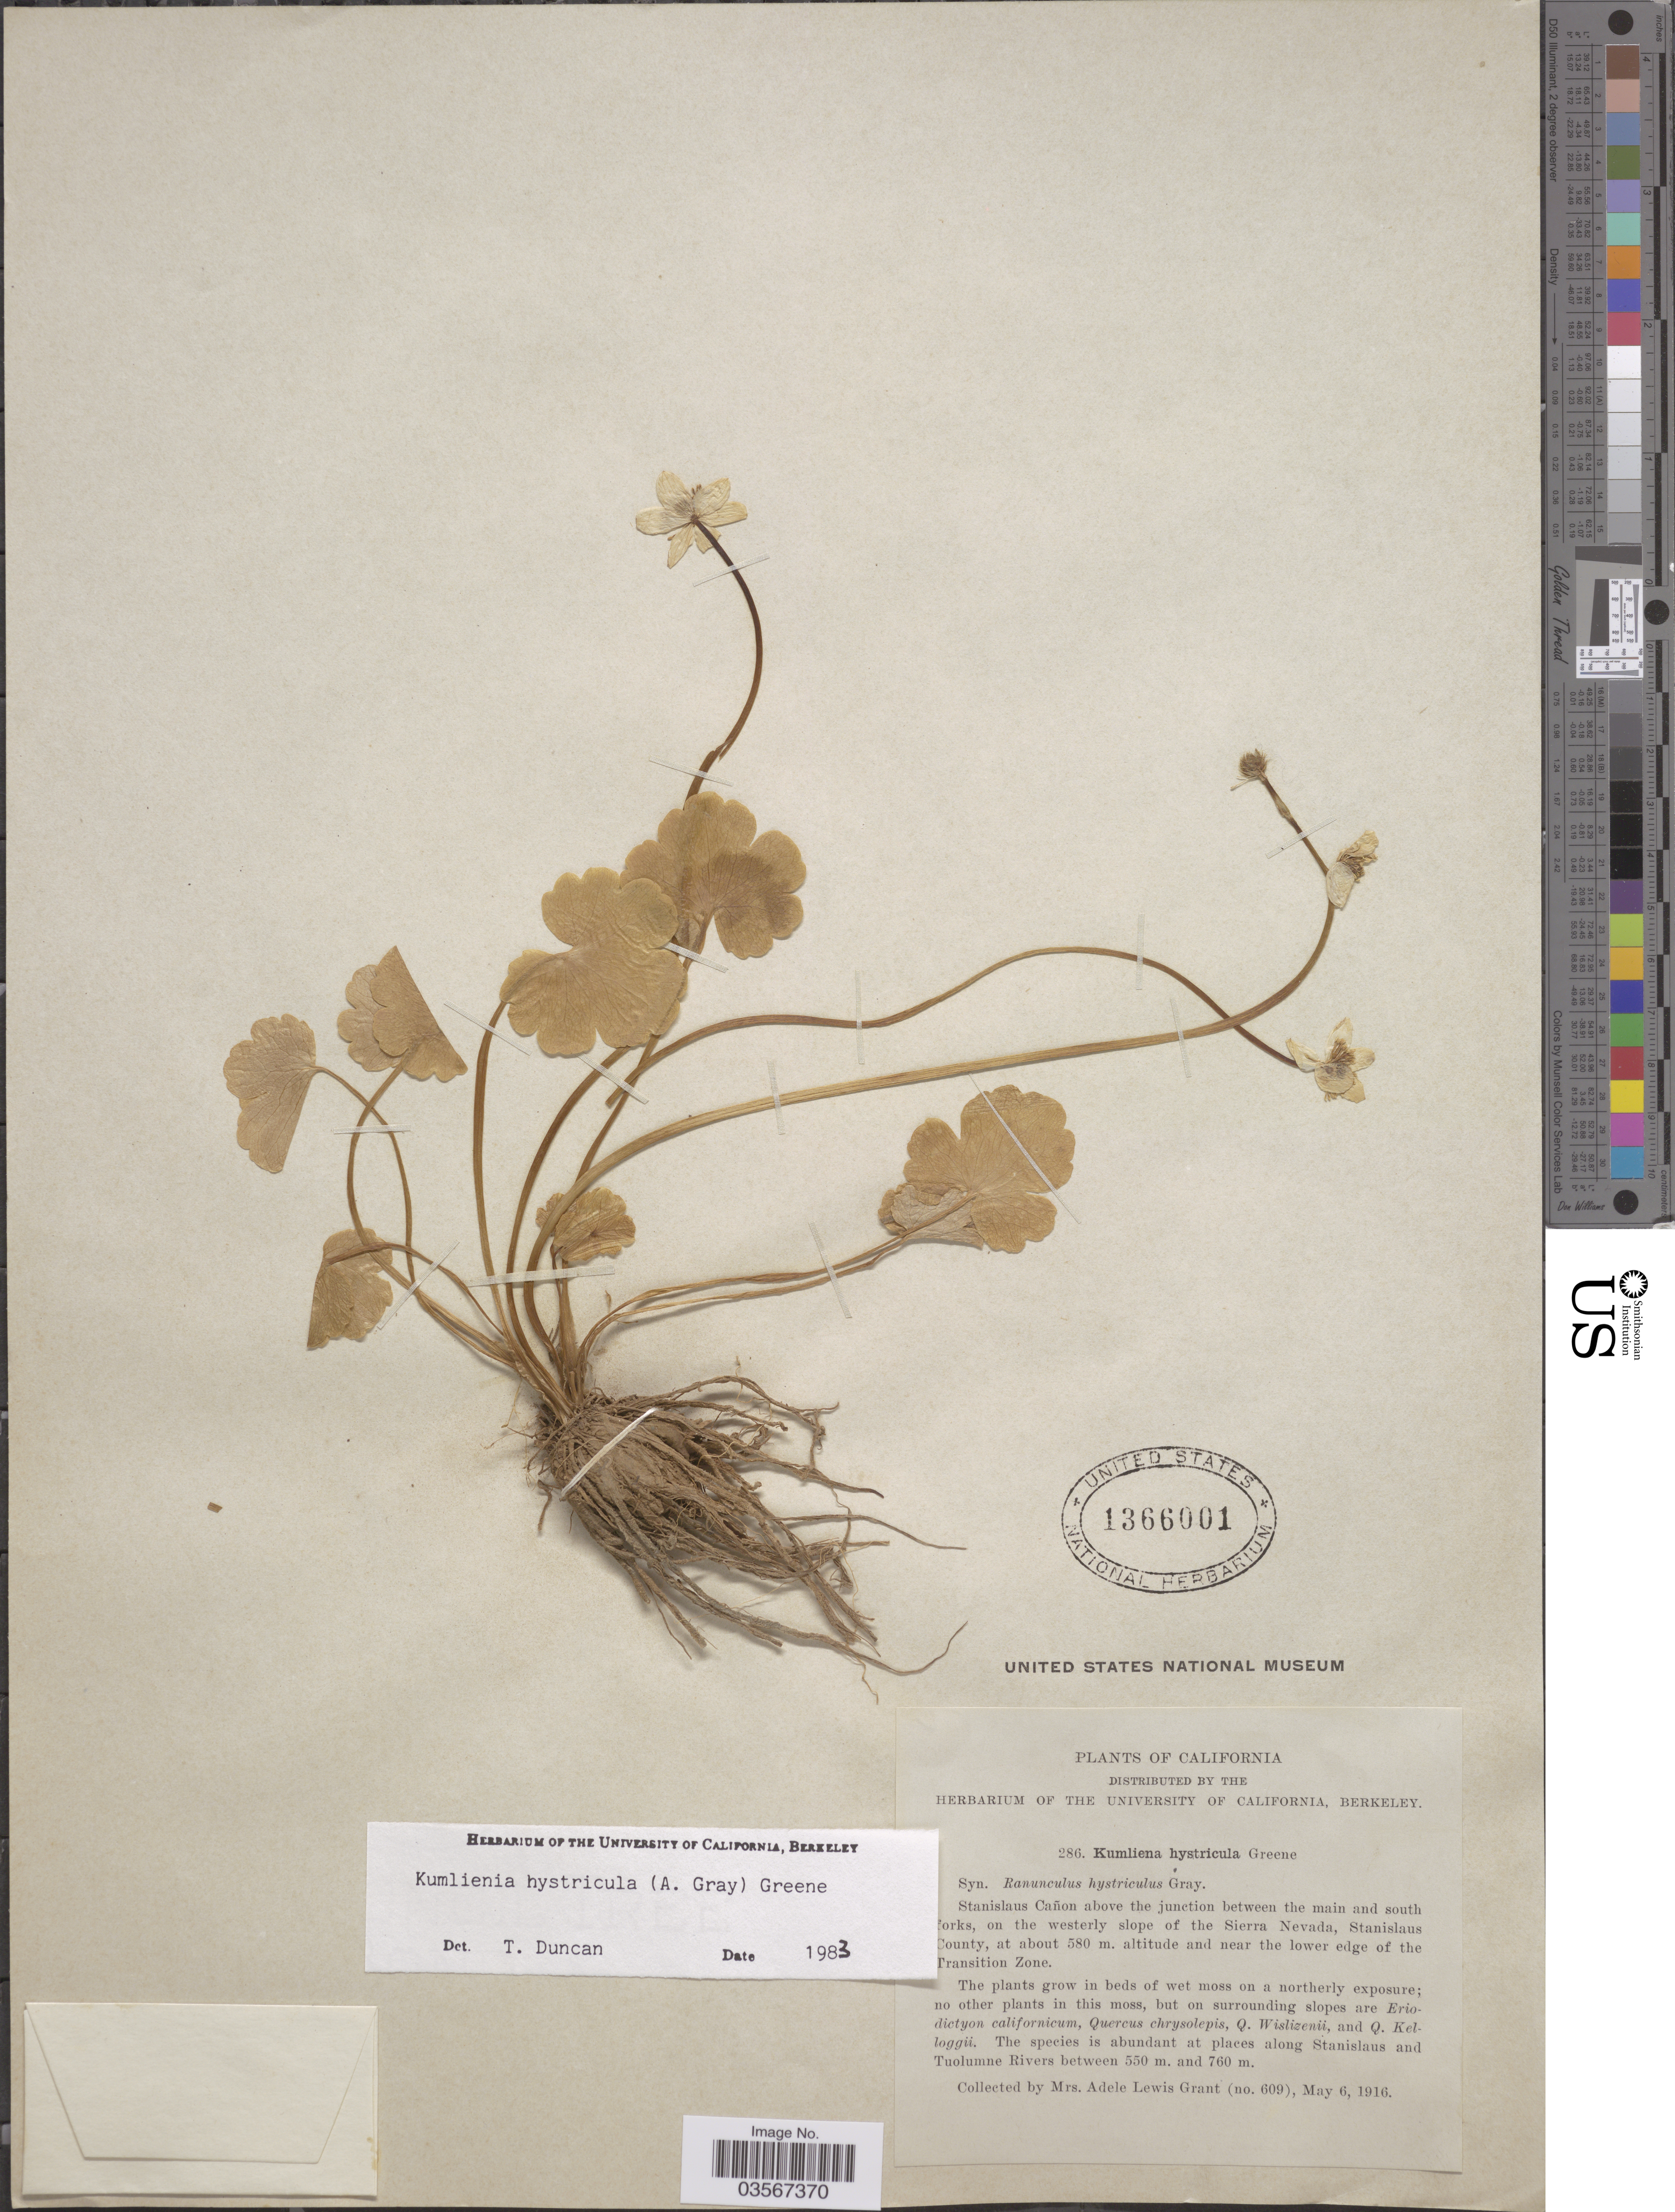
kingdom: Plantae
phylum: Tracheophyta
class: Magnoliopsida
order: Ranunculales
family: Ranunculaceae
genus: Ranunculus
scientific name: Ranunculus hystriculus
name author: A. Gray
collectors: A. L. Grant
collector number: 609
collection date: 1916-05-06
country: United States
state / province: California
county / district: Stanislaus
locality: Stanislaus Cañon above the junction between the main and south forks, on the westerly slope of the Sierra Nevada, Stanislaus County. Near the lower edge of the Transition Zone.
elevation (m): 580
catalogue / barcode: US 1366001